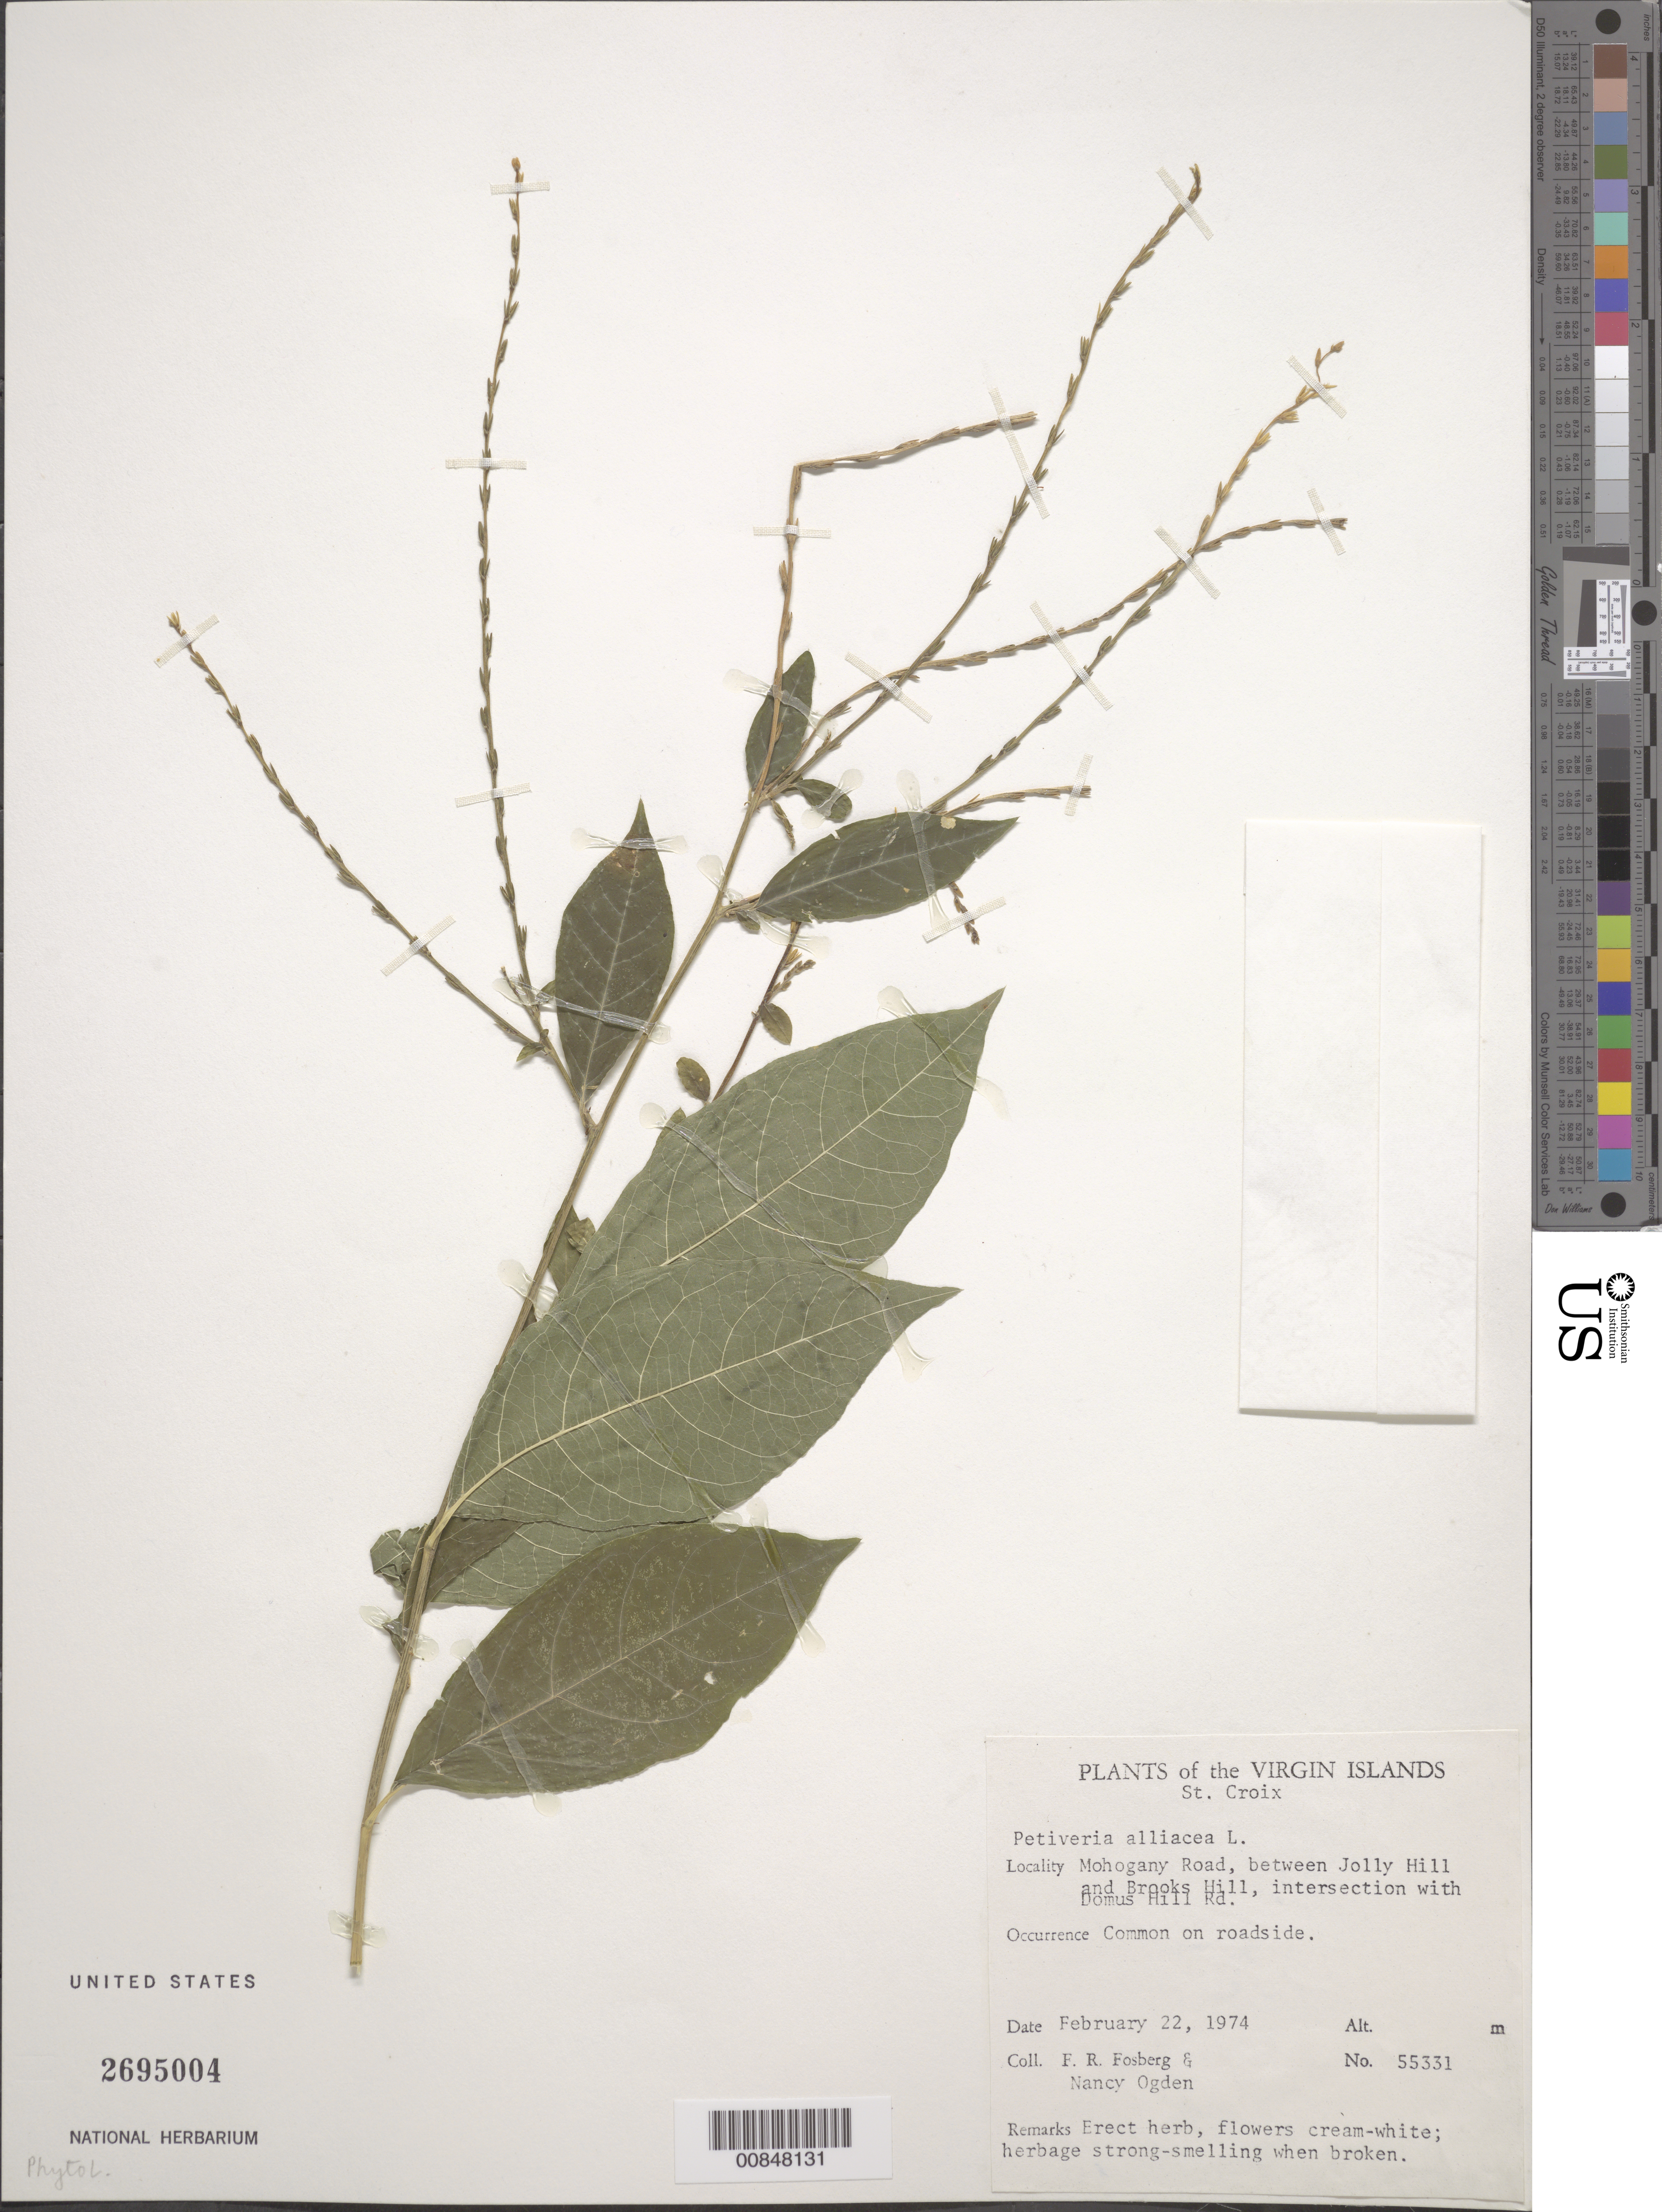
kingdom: Plantae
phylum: Tracheophyta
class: Magnoliopsida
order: Caryophyllales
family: Phytolaccaceae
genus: Petiveria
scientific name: Petiveria alliacea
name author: L.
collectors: F. R. Fosberg & N. Ogden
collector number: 55331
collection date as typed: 22 Feb 1974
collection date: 1974-02-22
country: U.S. Virgin Islands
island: St. Croix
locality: Mohogany Road, between Jolly Hill and Brooks Hill, intersection with Domus Hill rd.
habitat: Common on roadside.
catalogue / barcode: US 2695004